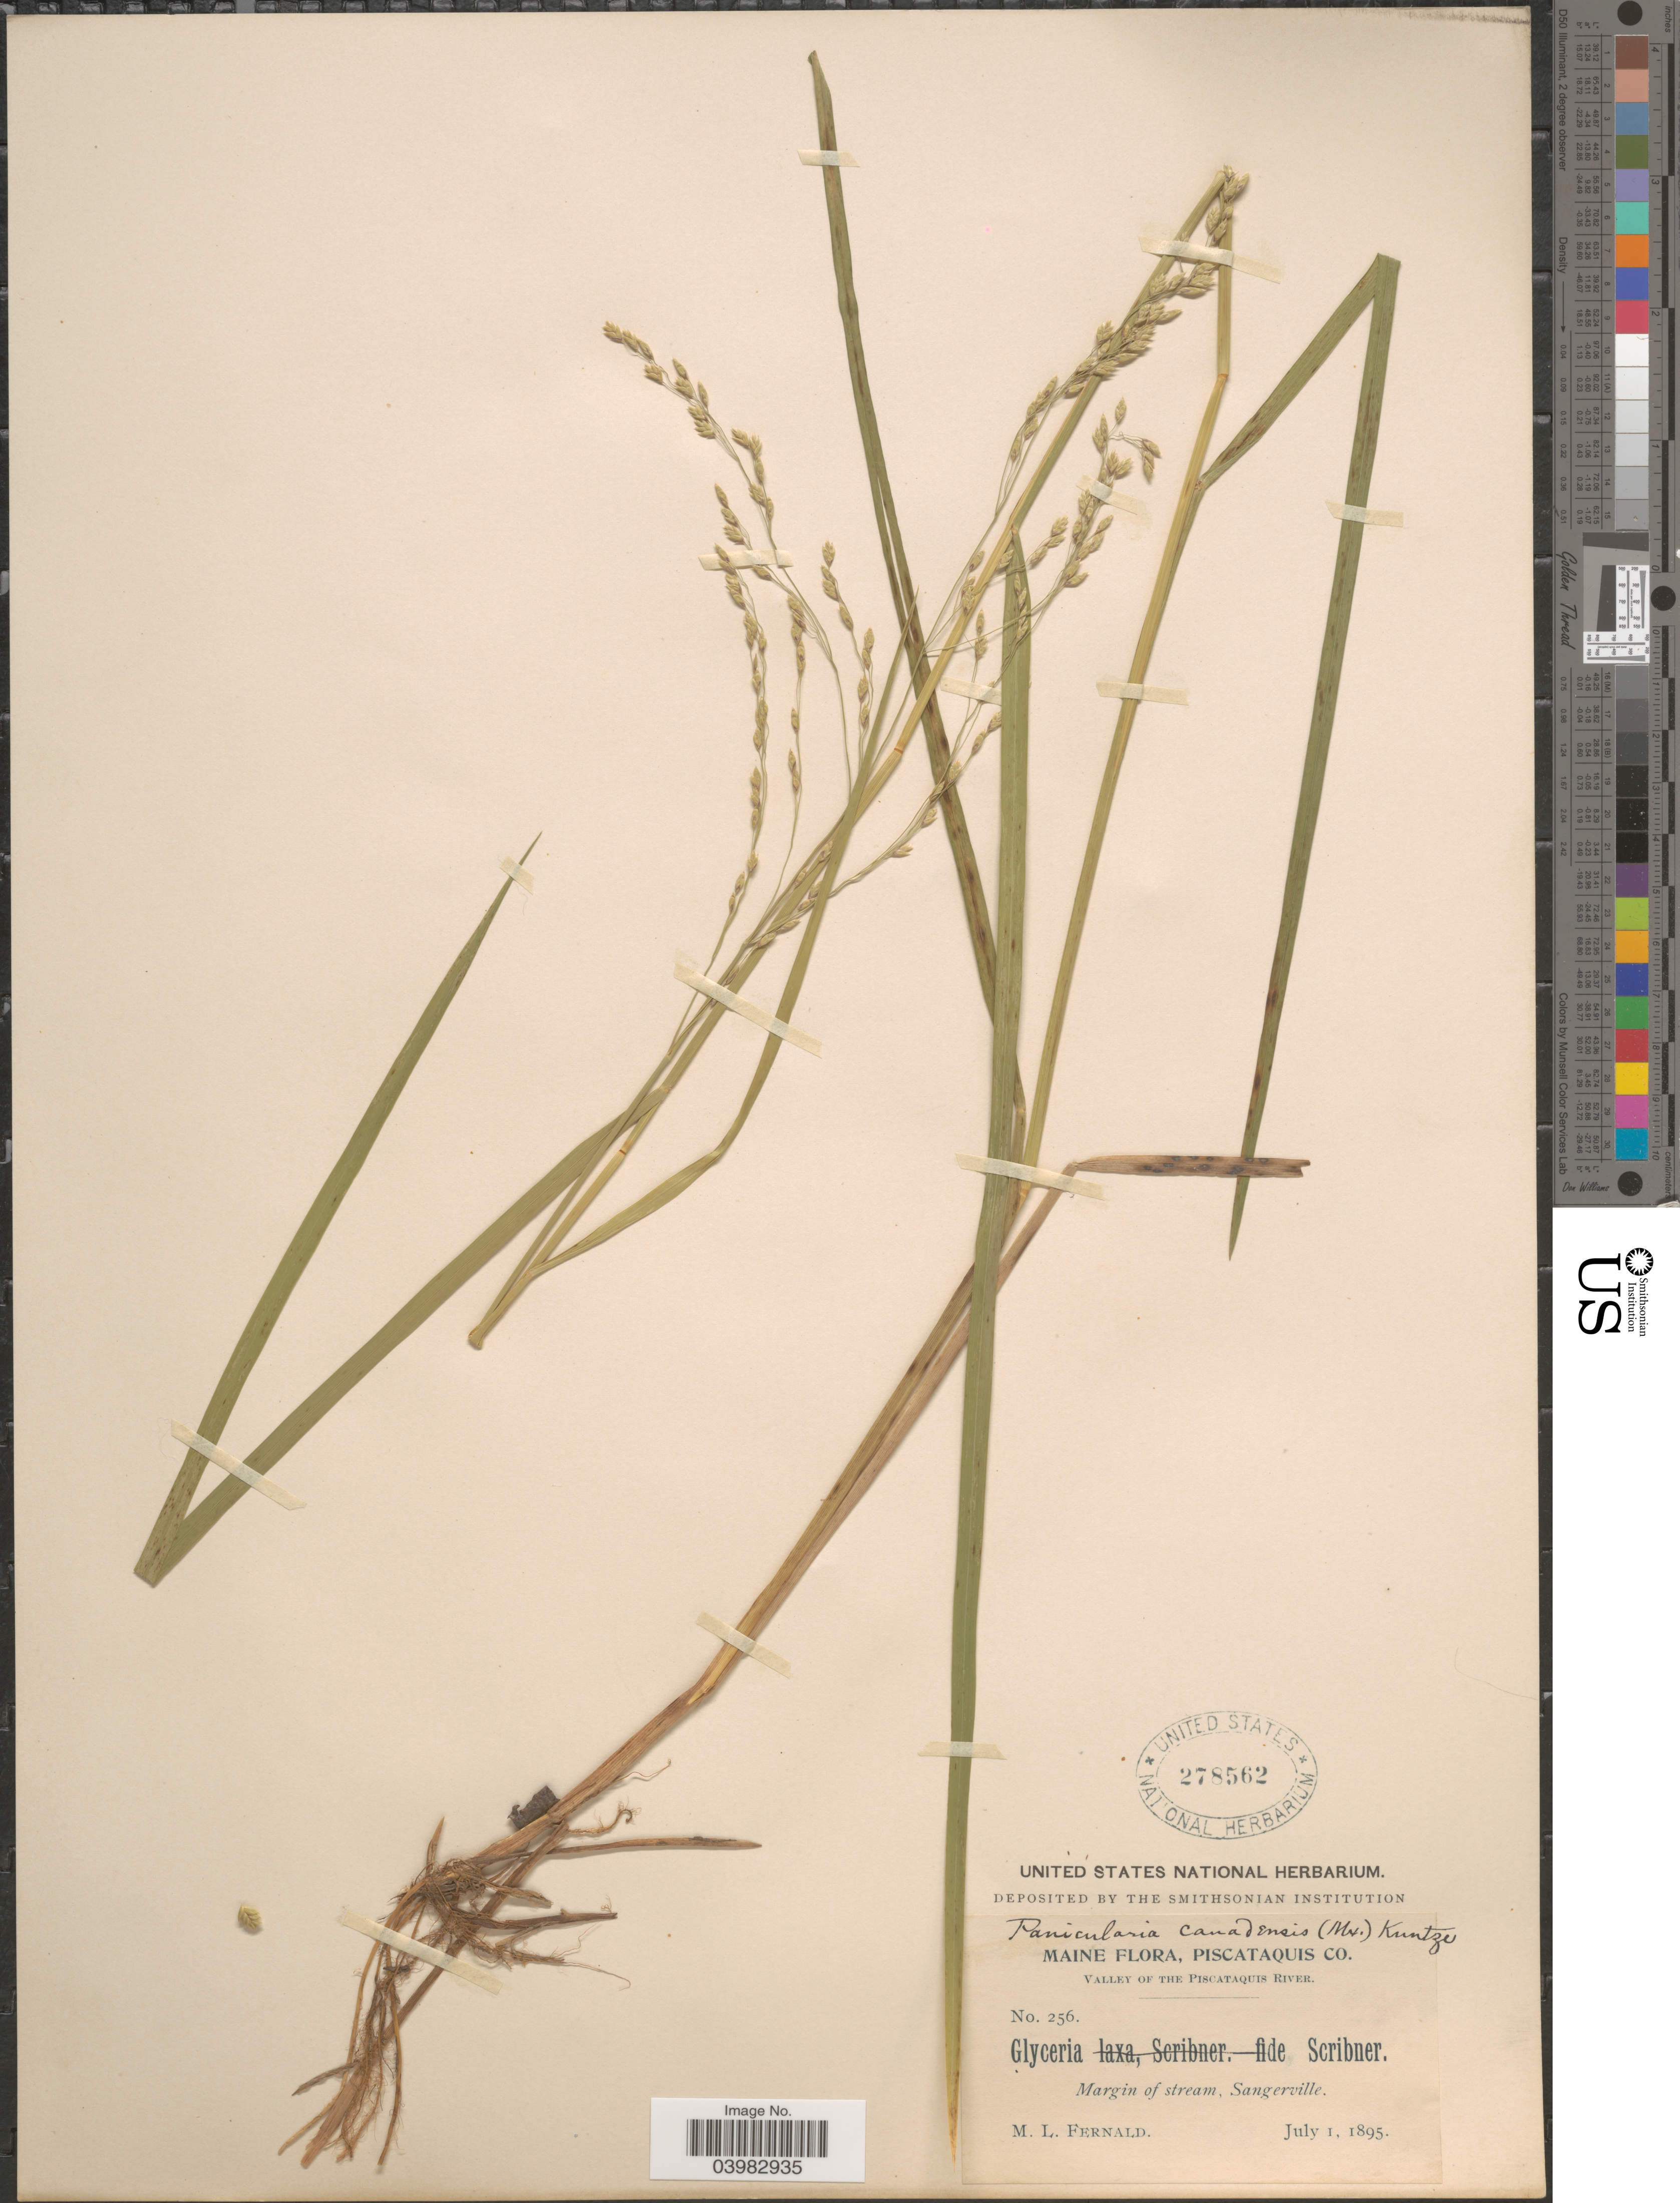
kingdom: Plantae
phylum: Tracheophyta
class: Liliopsida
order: Poales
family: Poaceae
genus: Glyceria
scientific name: Glyceria canadensis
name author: (Michx.) Trin.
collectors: M. L. Fernald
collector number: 256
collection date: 1895-07-01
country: United States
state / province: Maine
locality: Piscataquis Co. Valley of the Piscataquis River. Sangerville.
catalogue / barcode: US 278562